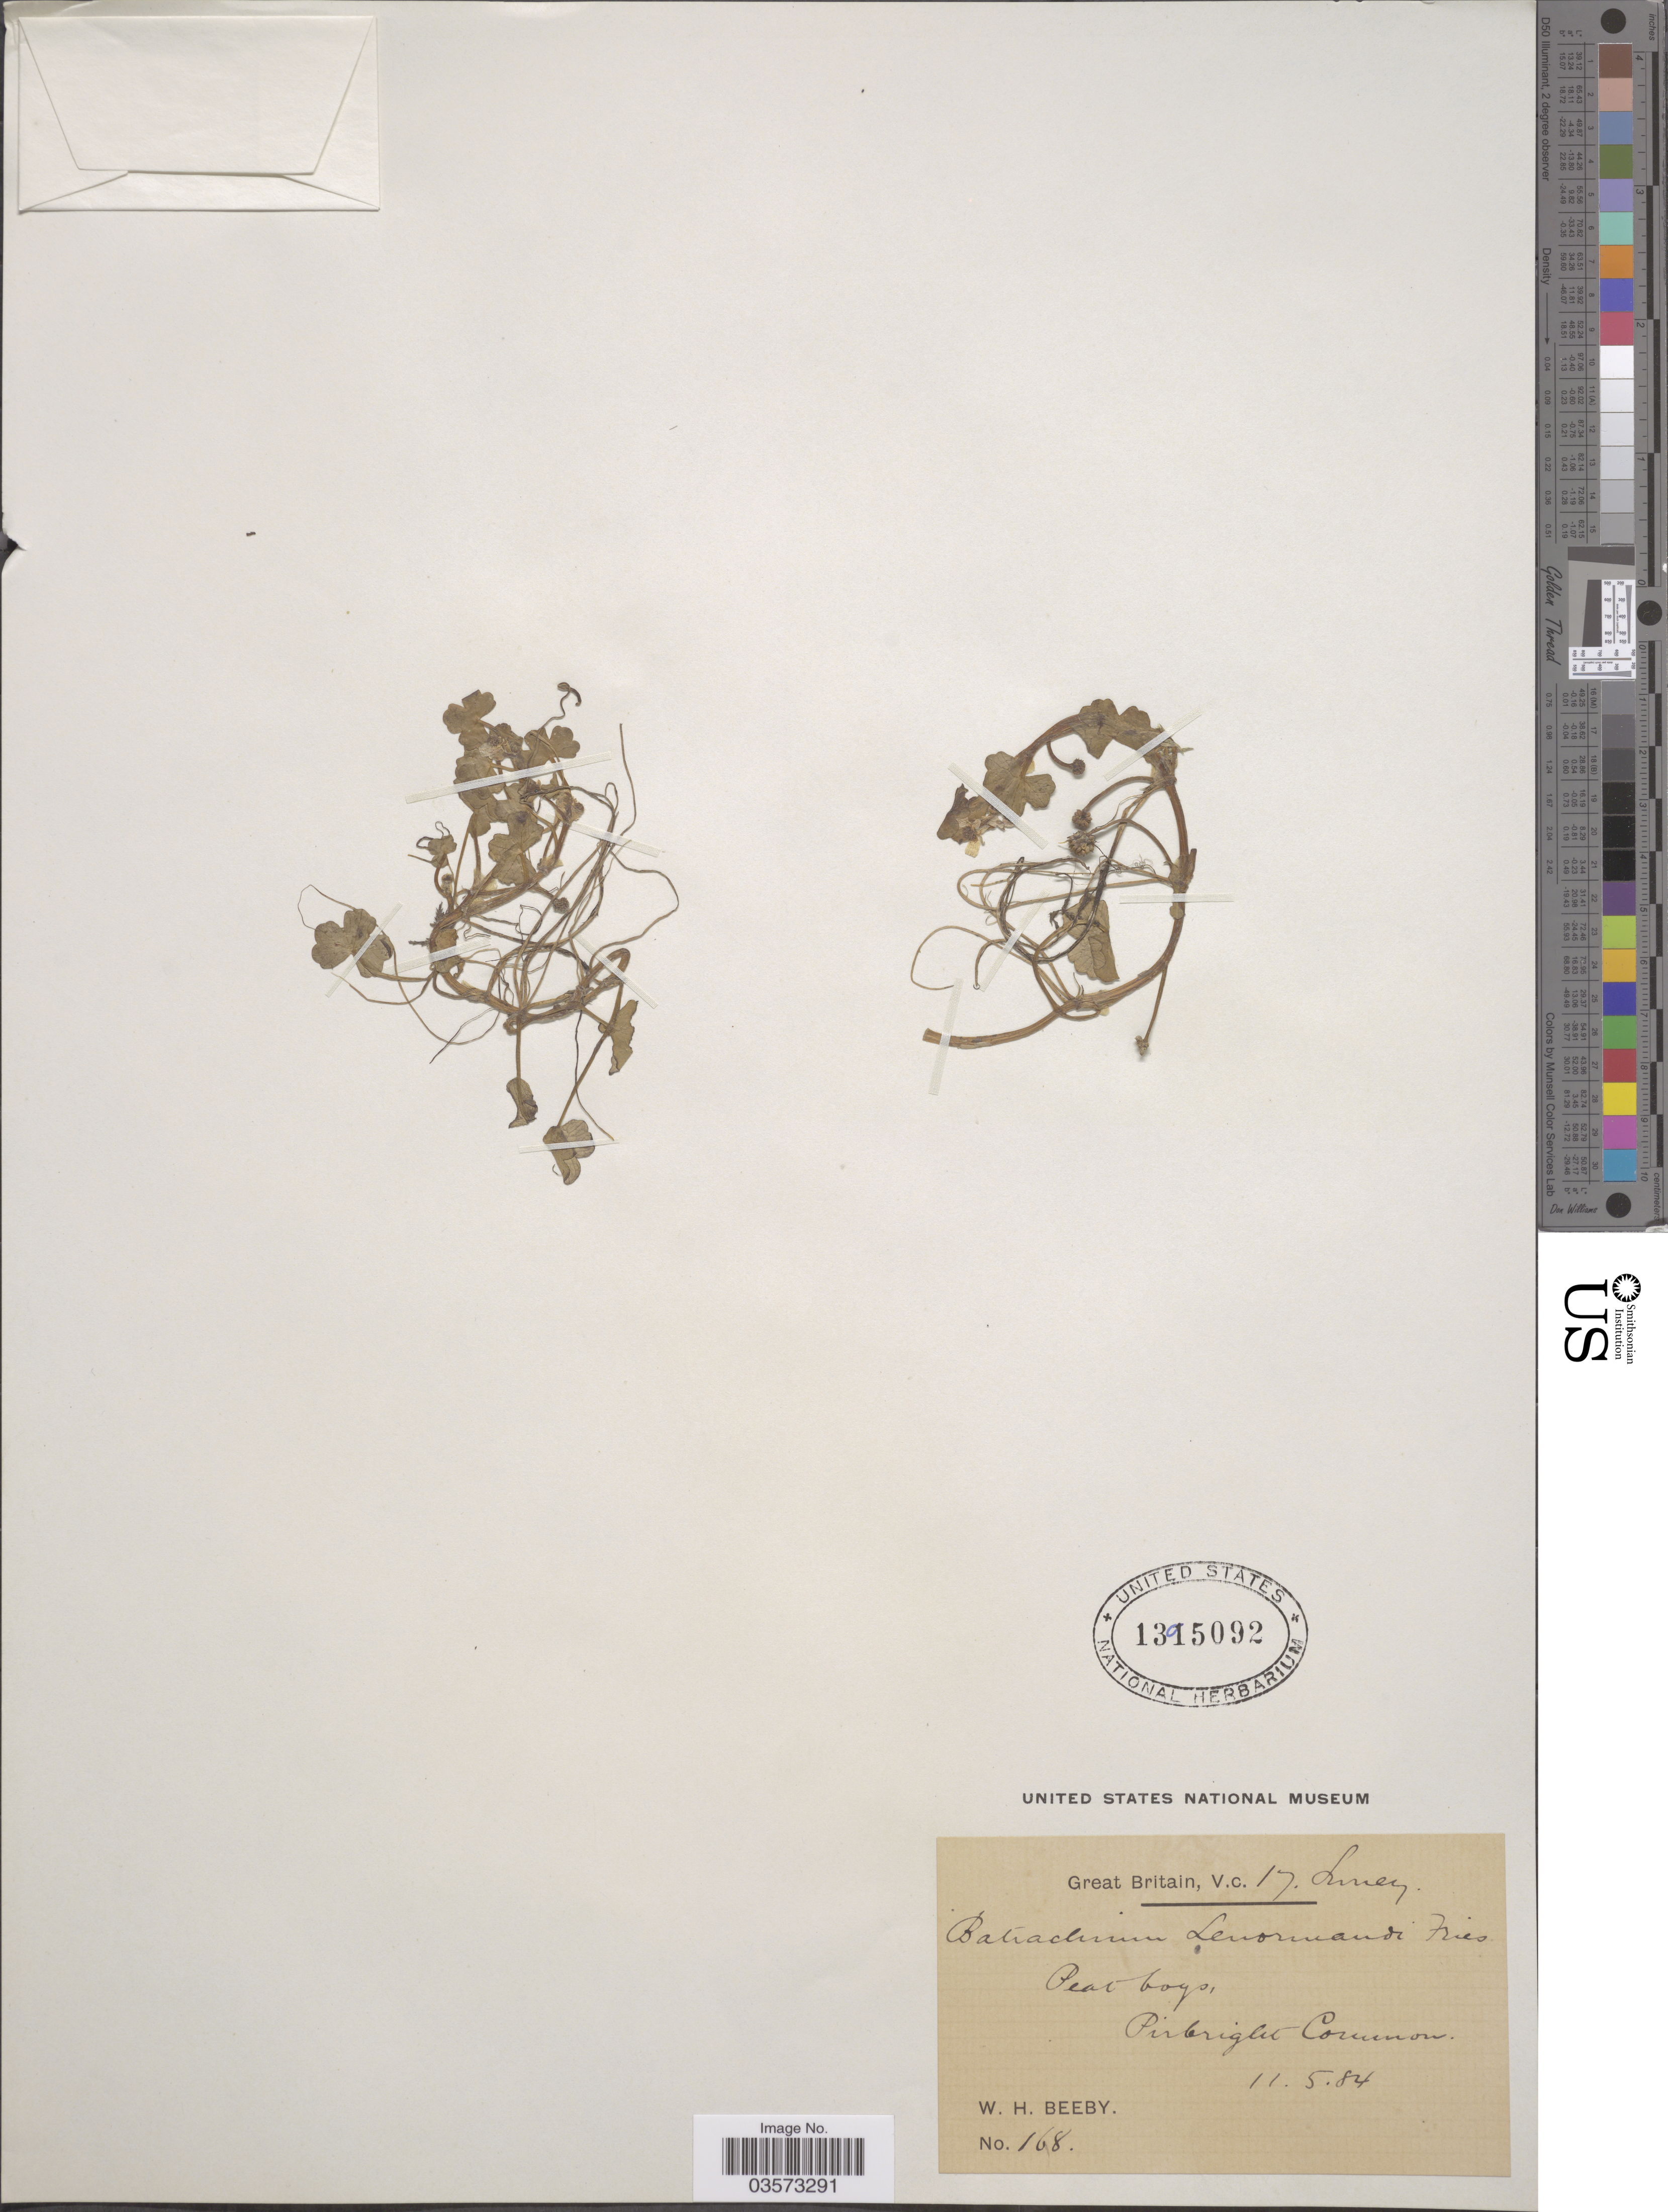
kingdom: Plantae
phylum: Tracheophyta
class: Magnoliopsida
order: Ranunculales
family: Ranunculaceae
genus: Ranunculus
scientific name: Ranunculus omiophyllus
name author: Ten.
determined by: Strong, Mark T., (BOT), Smithsonian Institution - National Museum of Natural History (UNITED STATES)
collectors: W. Beeby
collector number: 168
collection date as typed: Transcribed d/m/y: 11/5/84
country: United Kingdom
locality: Great Britain, V. c. 17 Surrey. Peat bogs, Pirbright Common.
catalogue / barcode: US 1395092